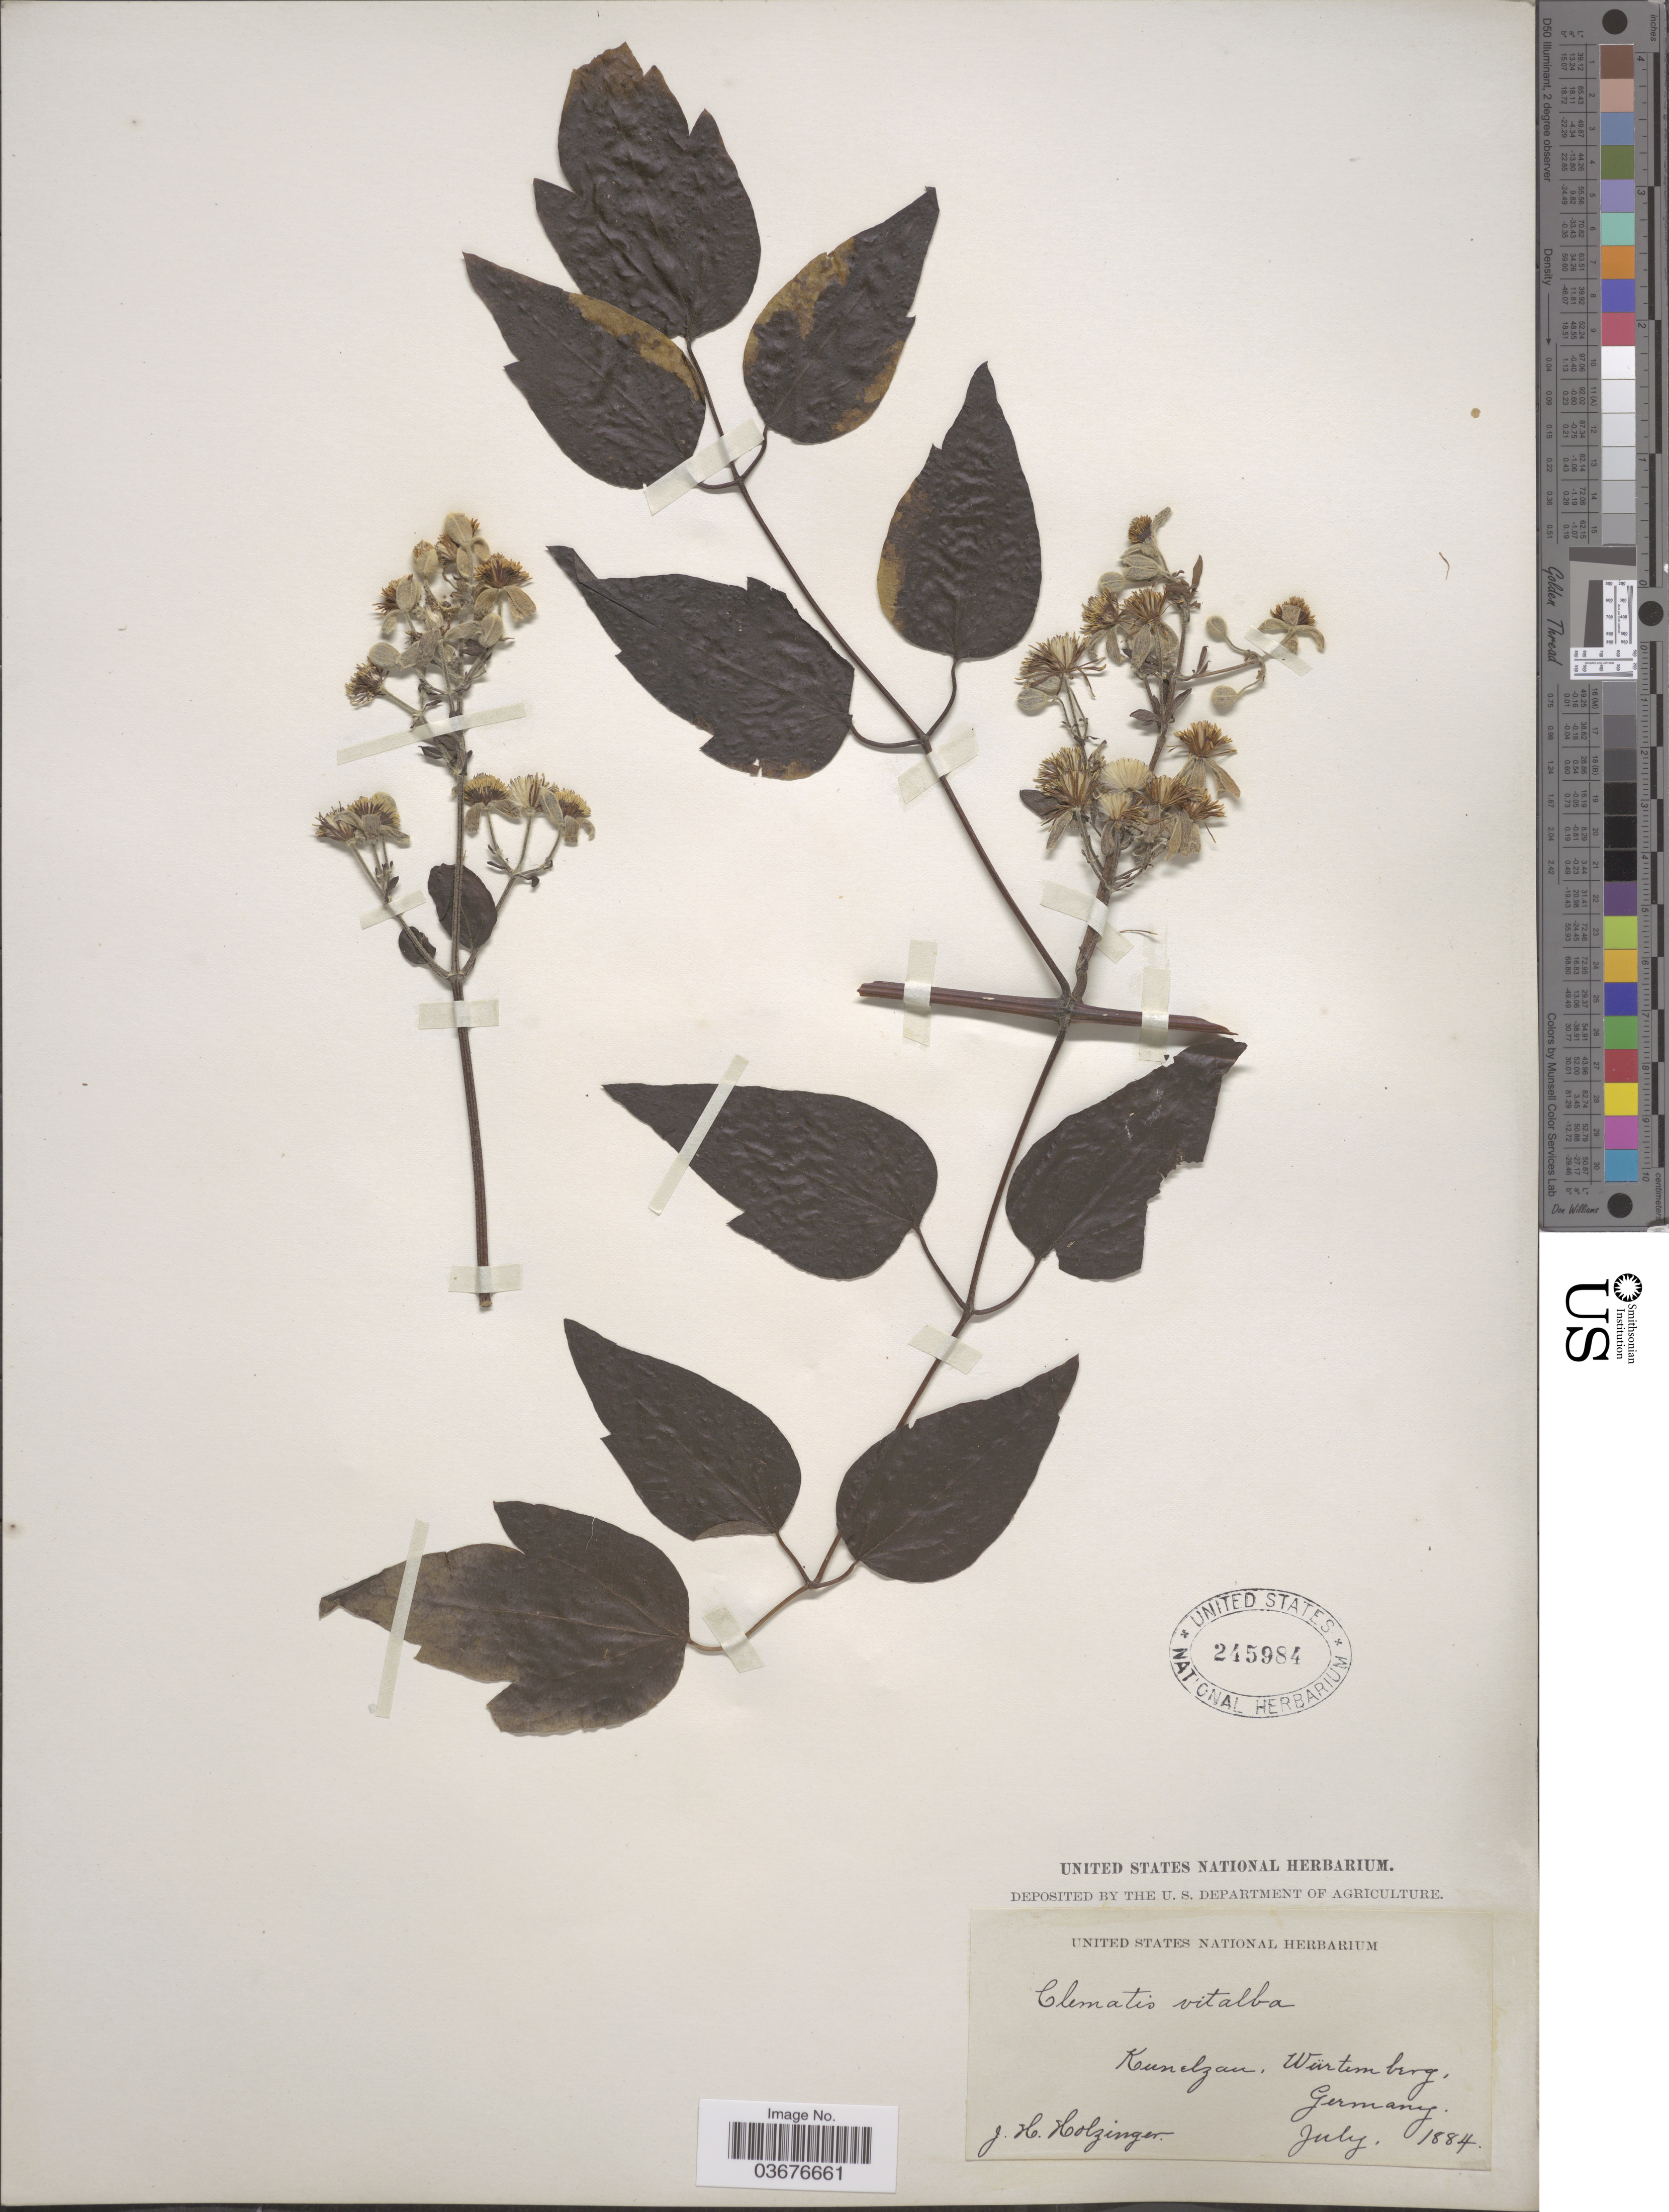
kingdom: Plantae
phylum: Tracheophyta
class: Magnoliopsida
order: Ranunculales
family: Ranunculaceae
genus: Clematis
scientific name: Clematis vitalba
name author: L.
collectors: J. Holzinger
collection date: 1884-07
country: Germany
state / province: Baden-Württemberg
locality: Kunselzau, Württemberg, Germany.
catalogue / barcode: US 245984